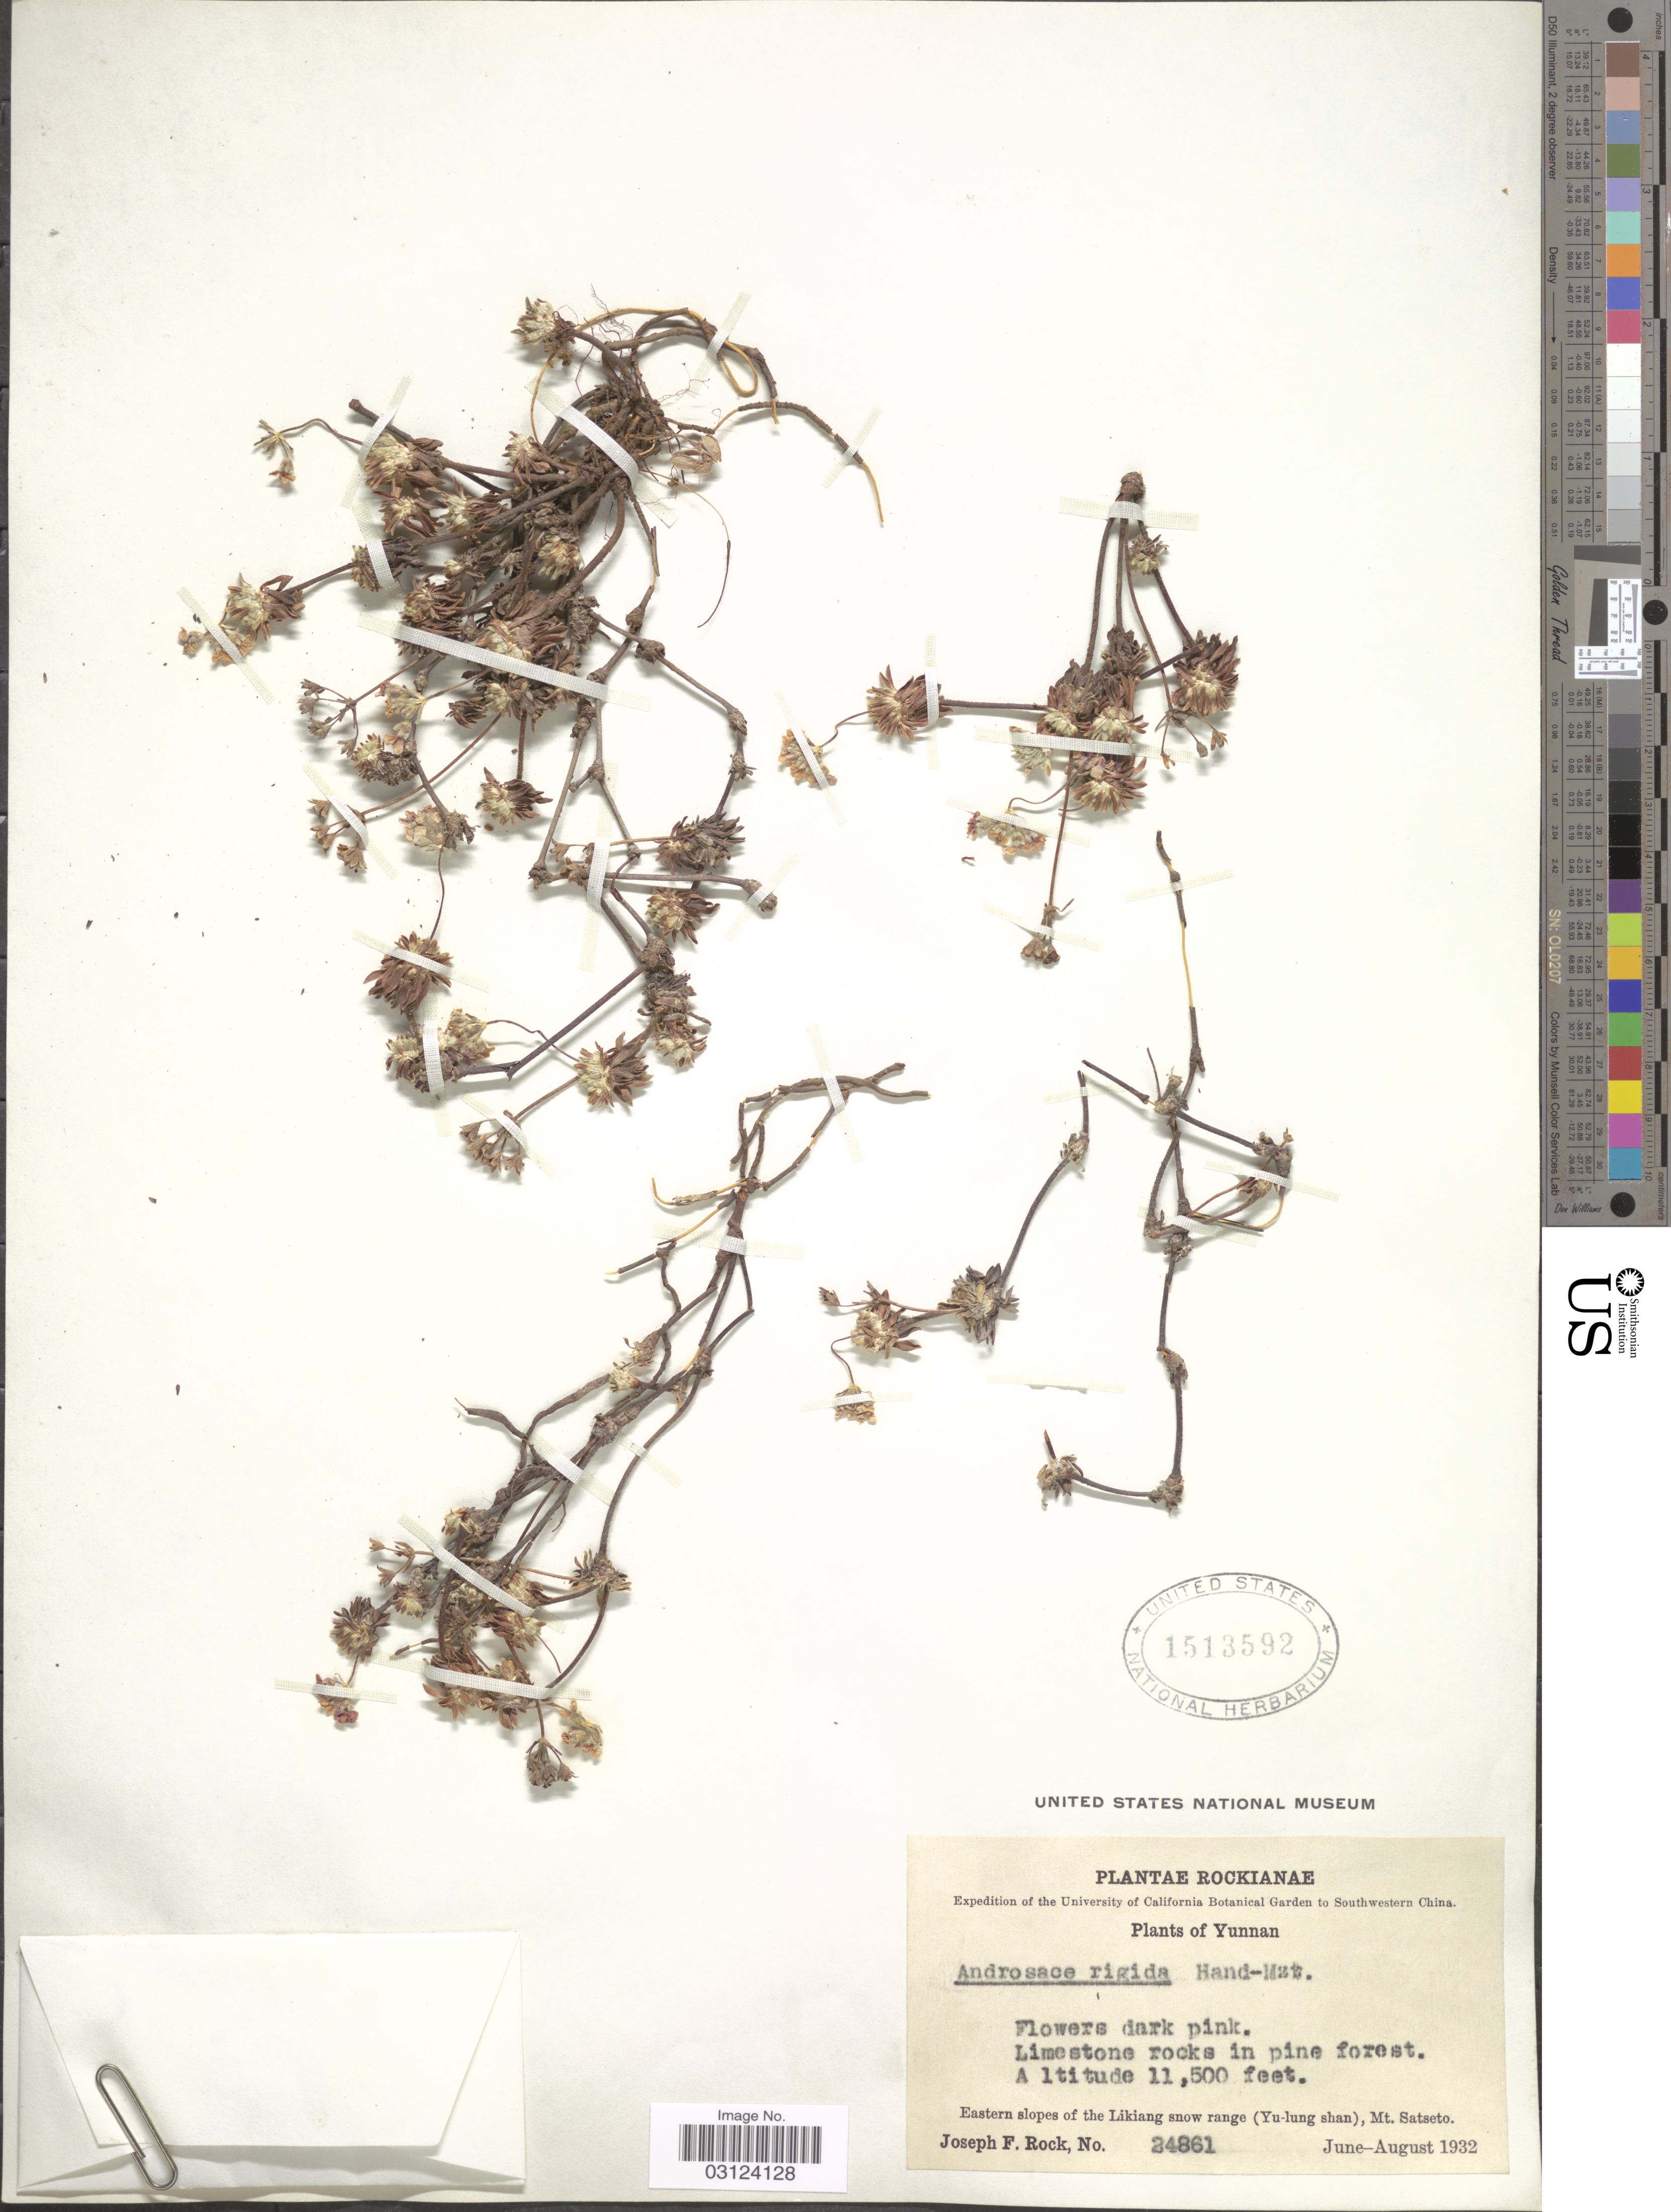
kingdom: Plantae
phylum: Tracheophyta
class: Magnoliopsida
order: Ericales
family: Primulaceae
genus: Androsace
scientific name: Androsace rigida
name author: Hand.-Mazz.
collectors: J. F. Rock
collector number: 24861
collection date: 1932-06/1932-08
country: China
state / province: Yunnan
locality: Eastern slopes of the Likiang snow range (Yu-lung shan), Mt. Satseto, Southwestern China.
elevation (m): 3505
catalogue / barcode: US 1513592